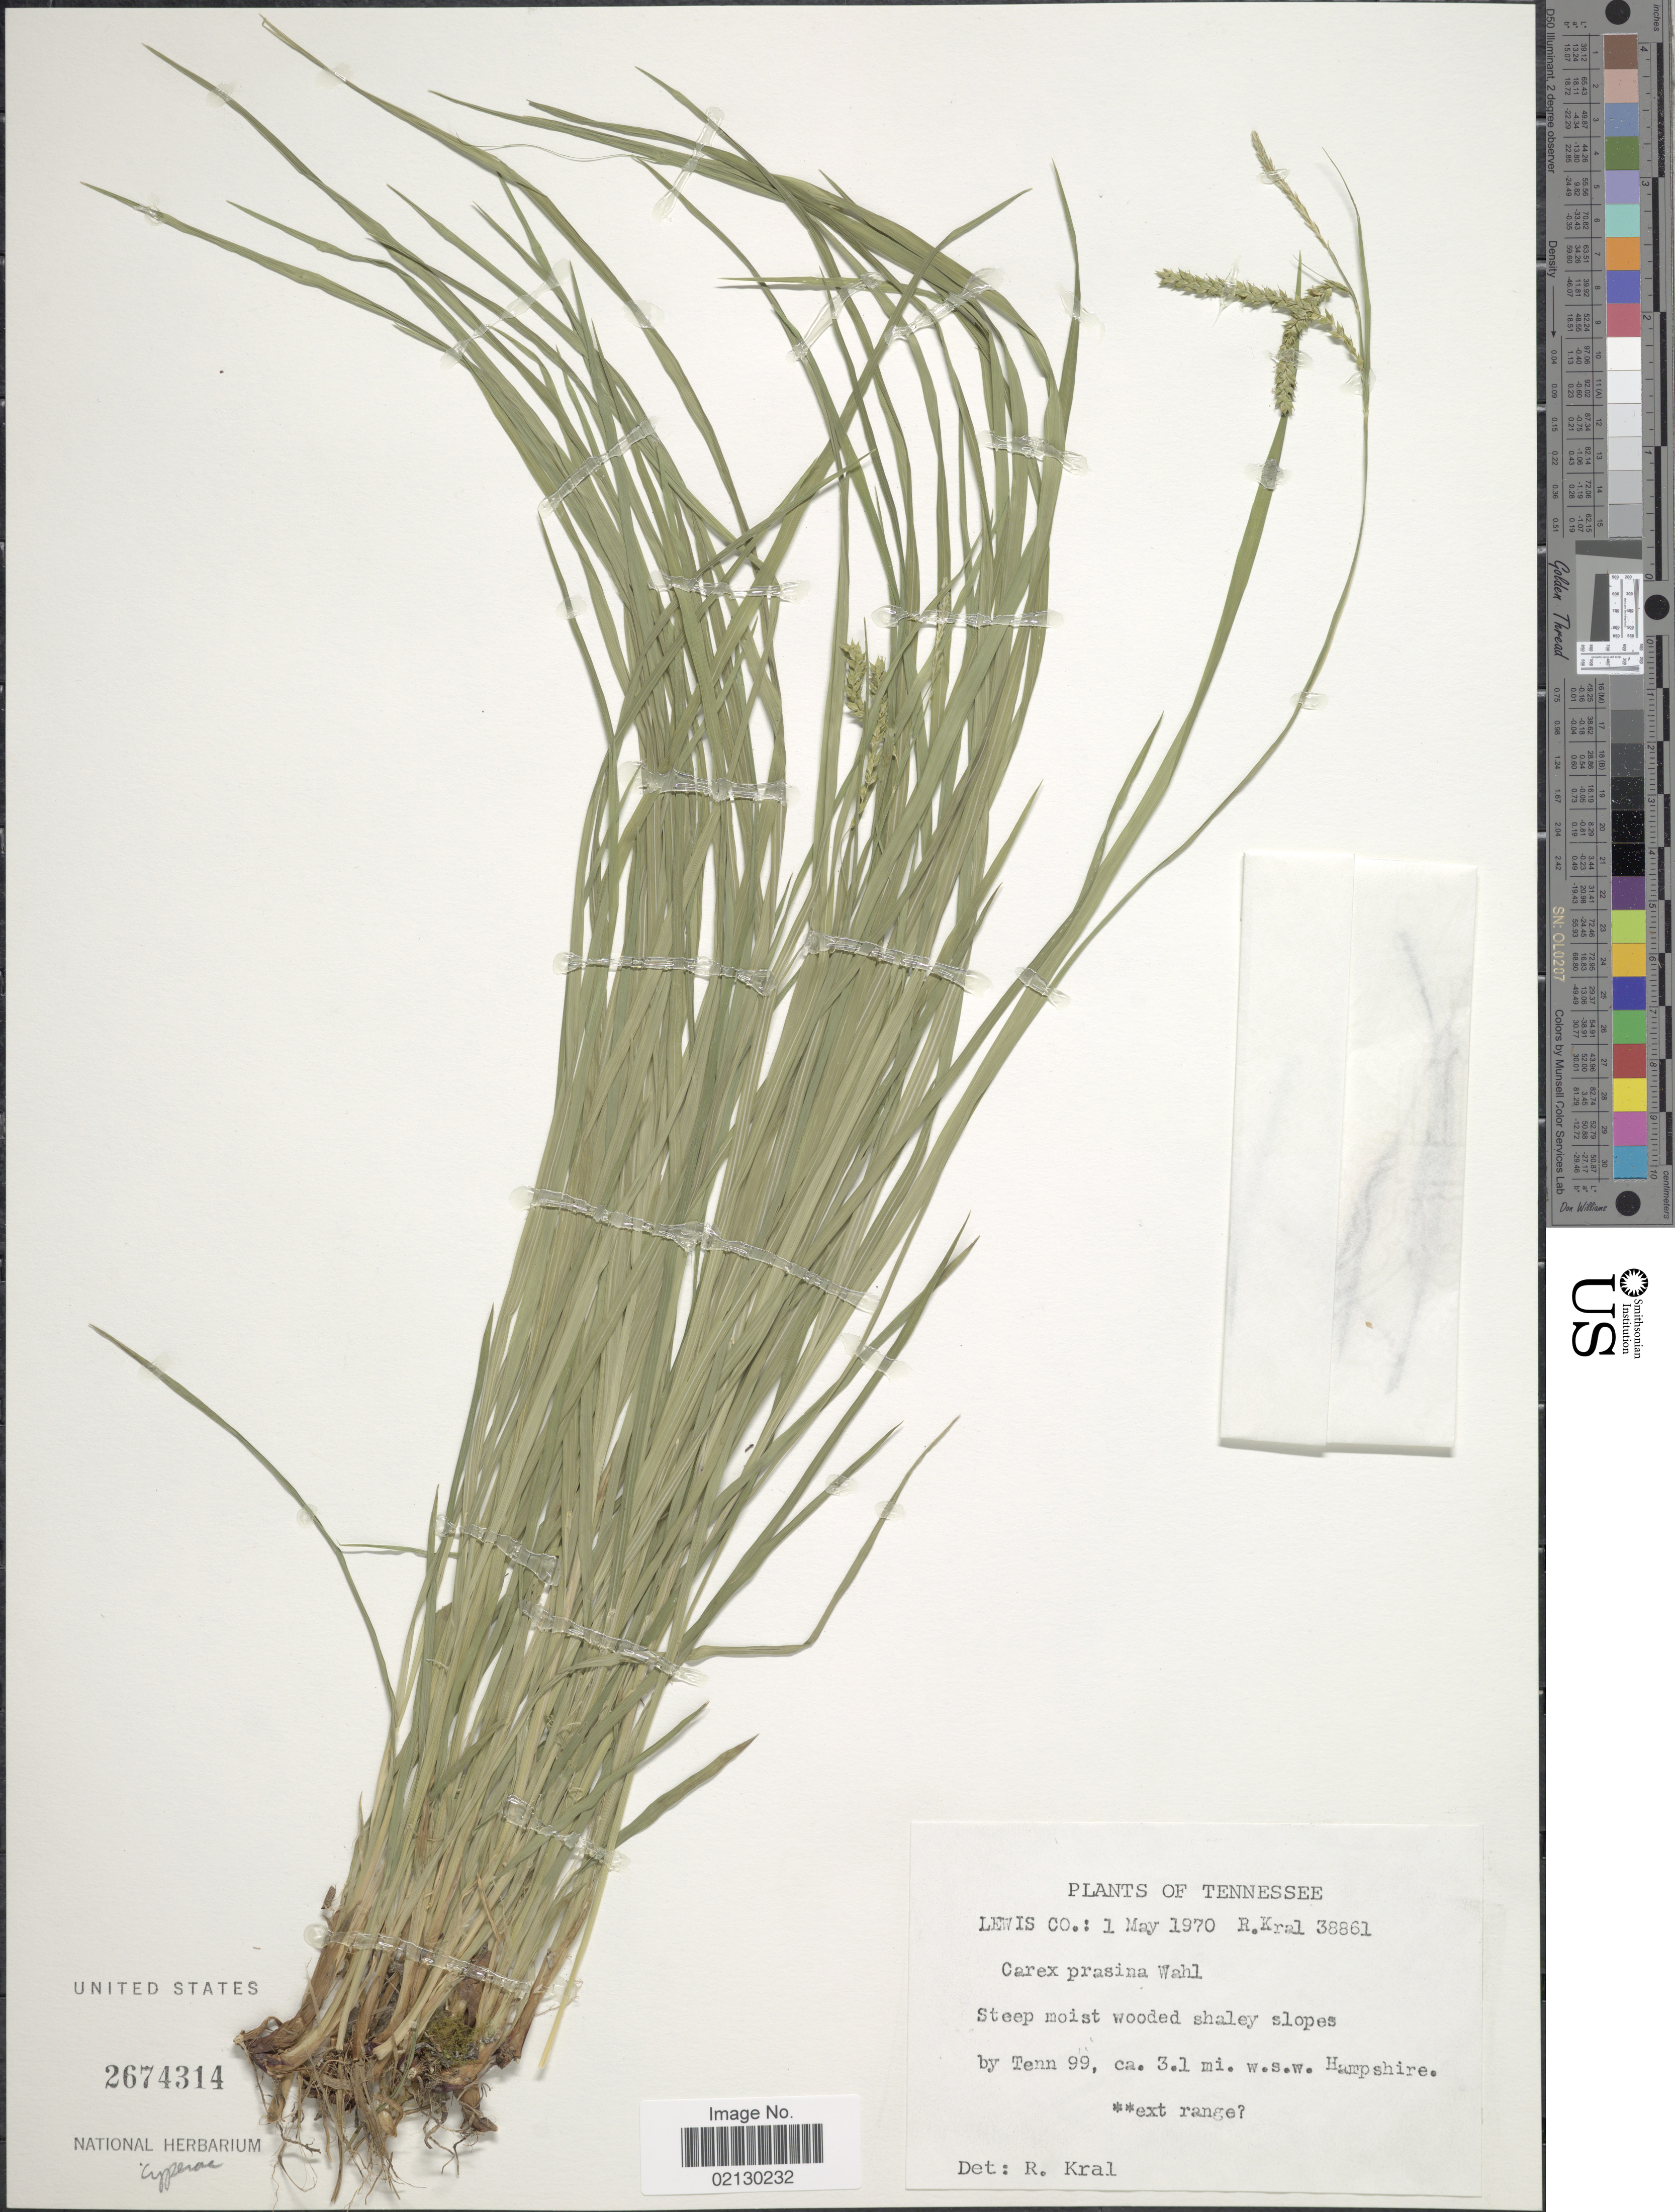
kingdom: Plantae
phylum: Tracheophyta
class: Liliopsida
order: Poales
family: Cyperaceae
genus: Carex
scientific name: Carex prasina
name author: Wahlenb.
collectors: R. Kral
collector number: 38861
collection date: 1970-05-01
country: United States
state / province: Tennessee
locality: Lewis Co. by Tenn. 99, ca. 3.1 mi. w.s.w. Hampshire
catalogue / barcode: US 2674314